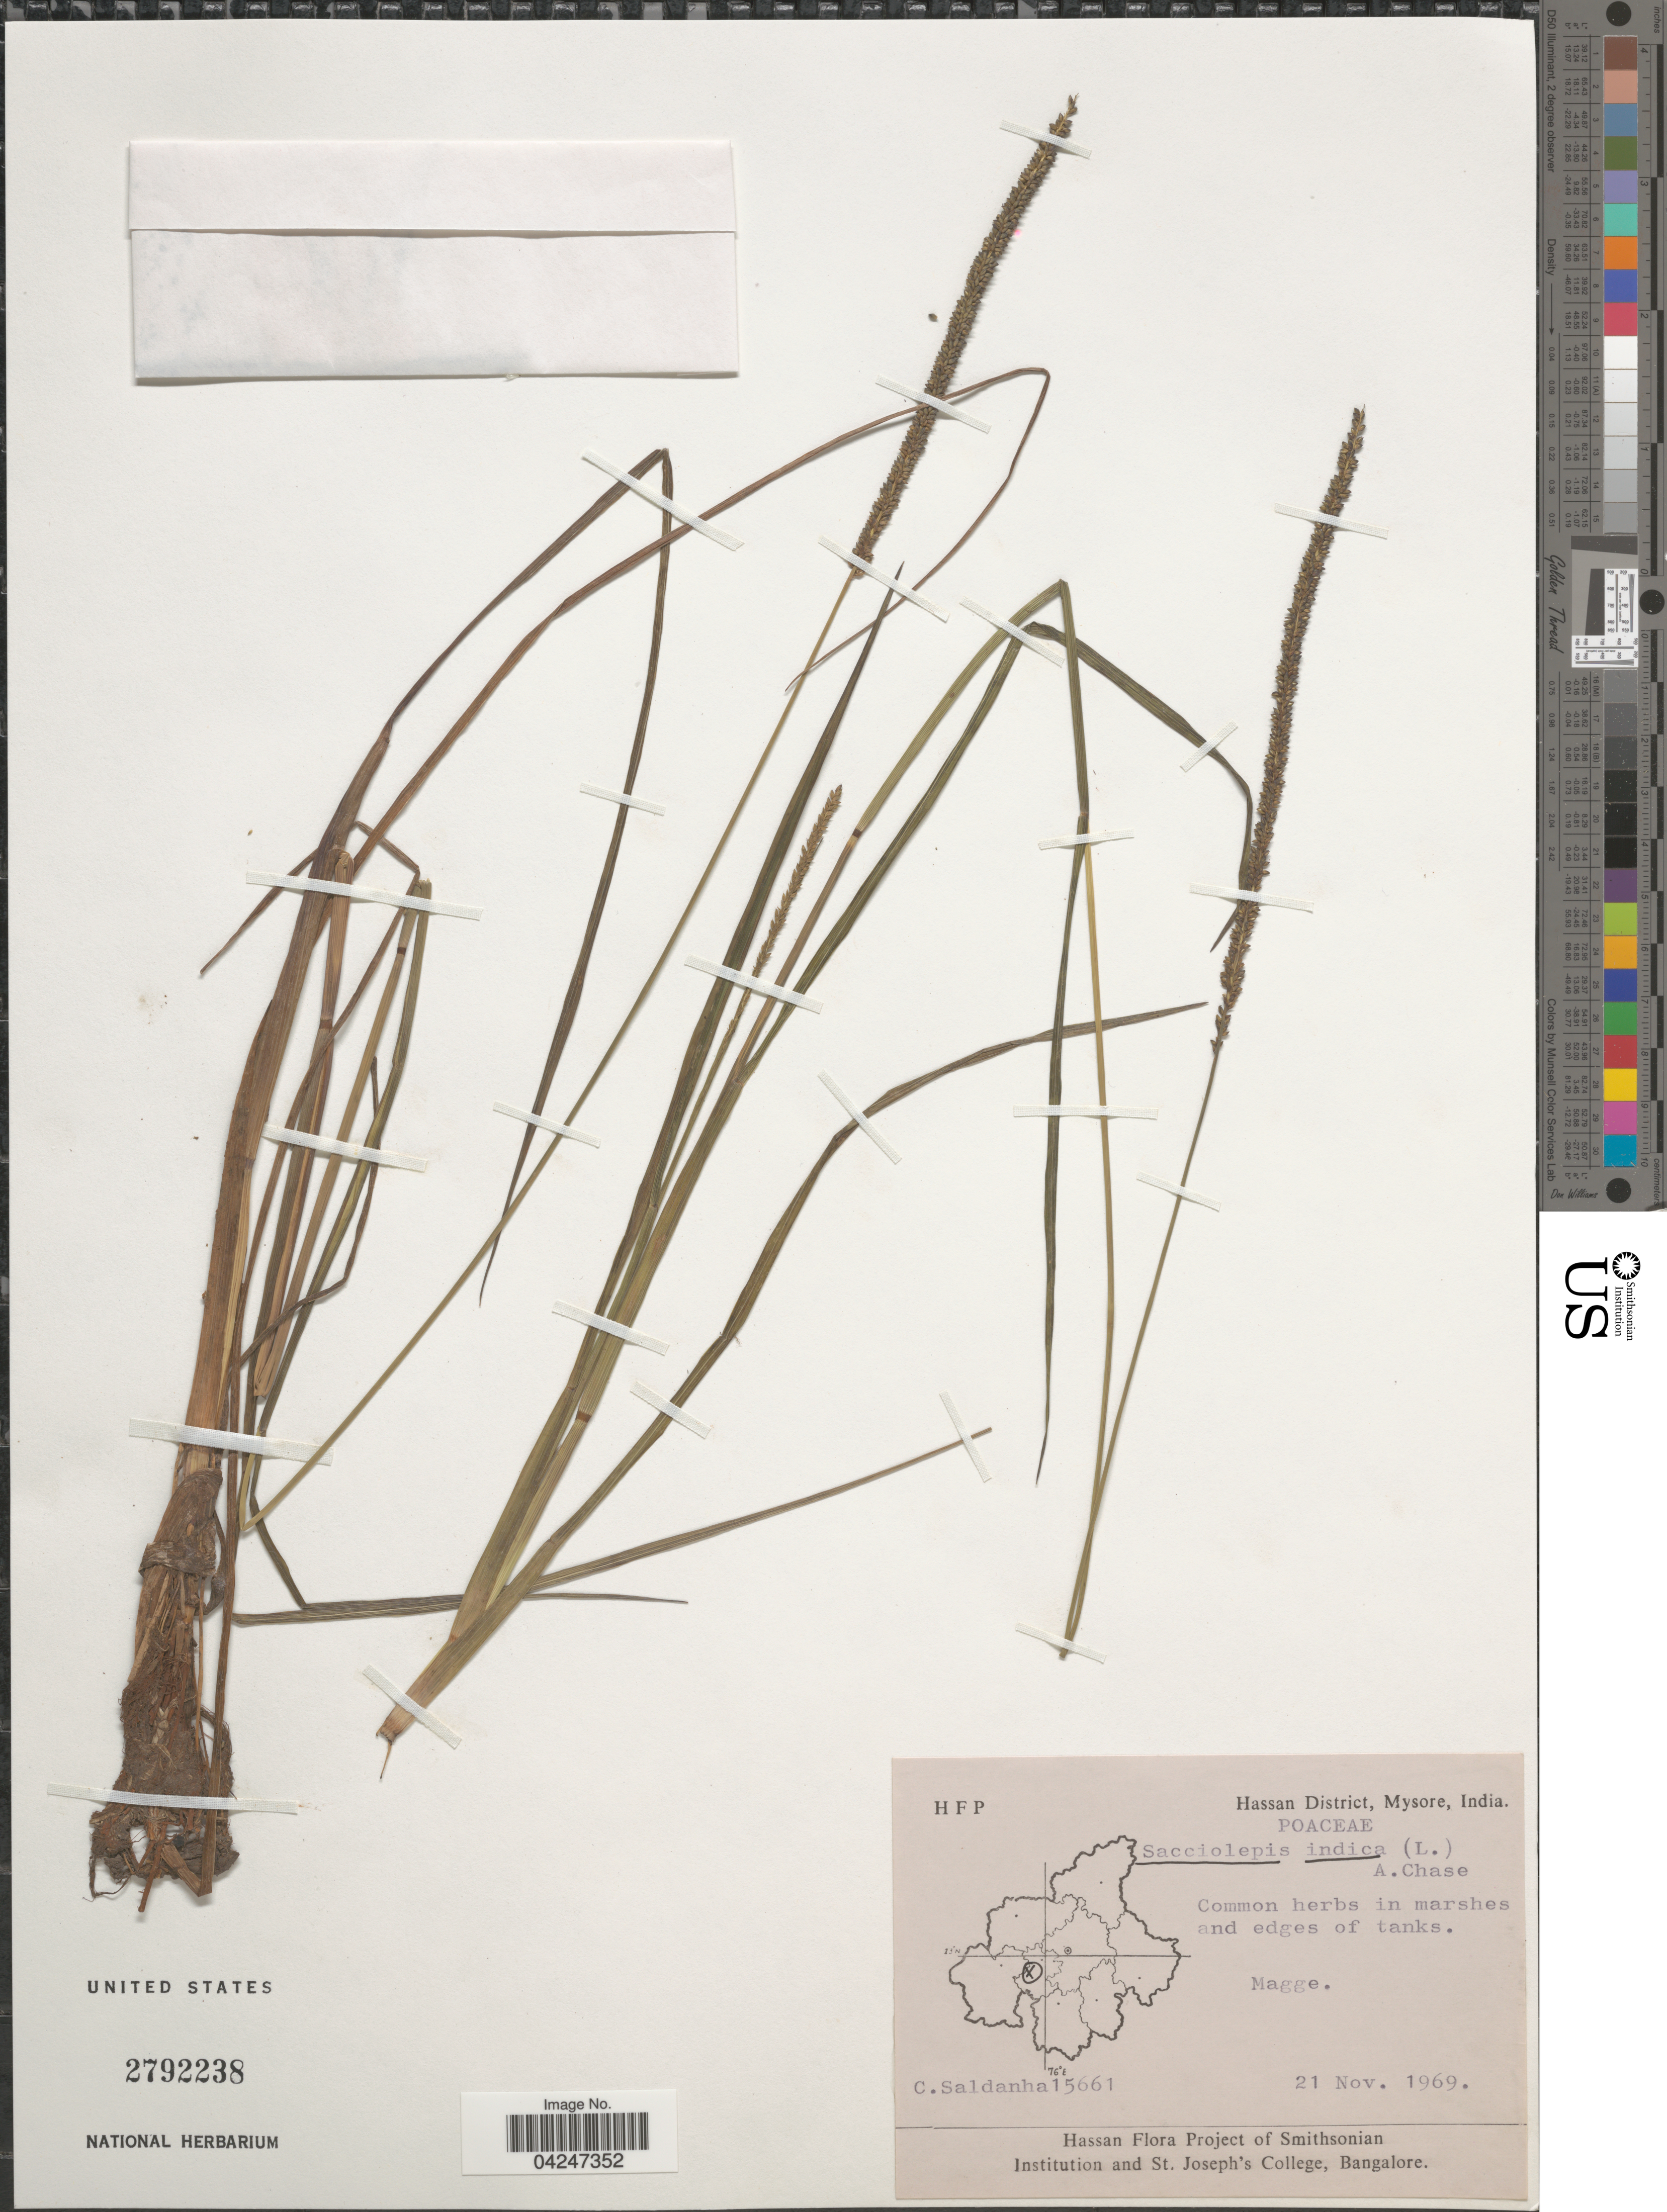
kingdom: Plantae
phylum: Tracheophyta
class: Liliopsida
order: Poales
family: Poaceae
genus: Sacciolepis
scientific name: Sacciolepis indica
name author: (L.) Chase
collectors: C. Saldanha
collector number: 15661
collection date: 1969-11-21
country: India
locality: Hassan District, Mysore. Common herbs in marshes and edges of tanks. Magge.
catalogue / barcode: US 2792238